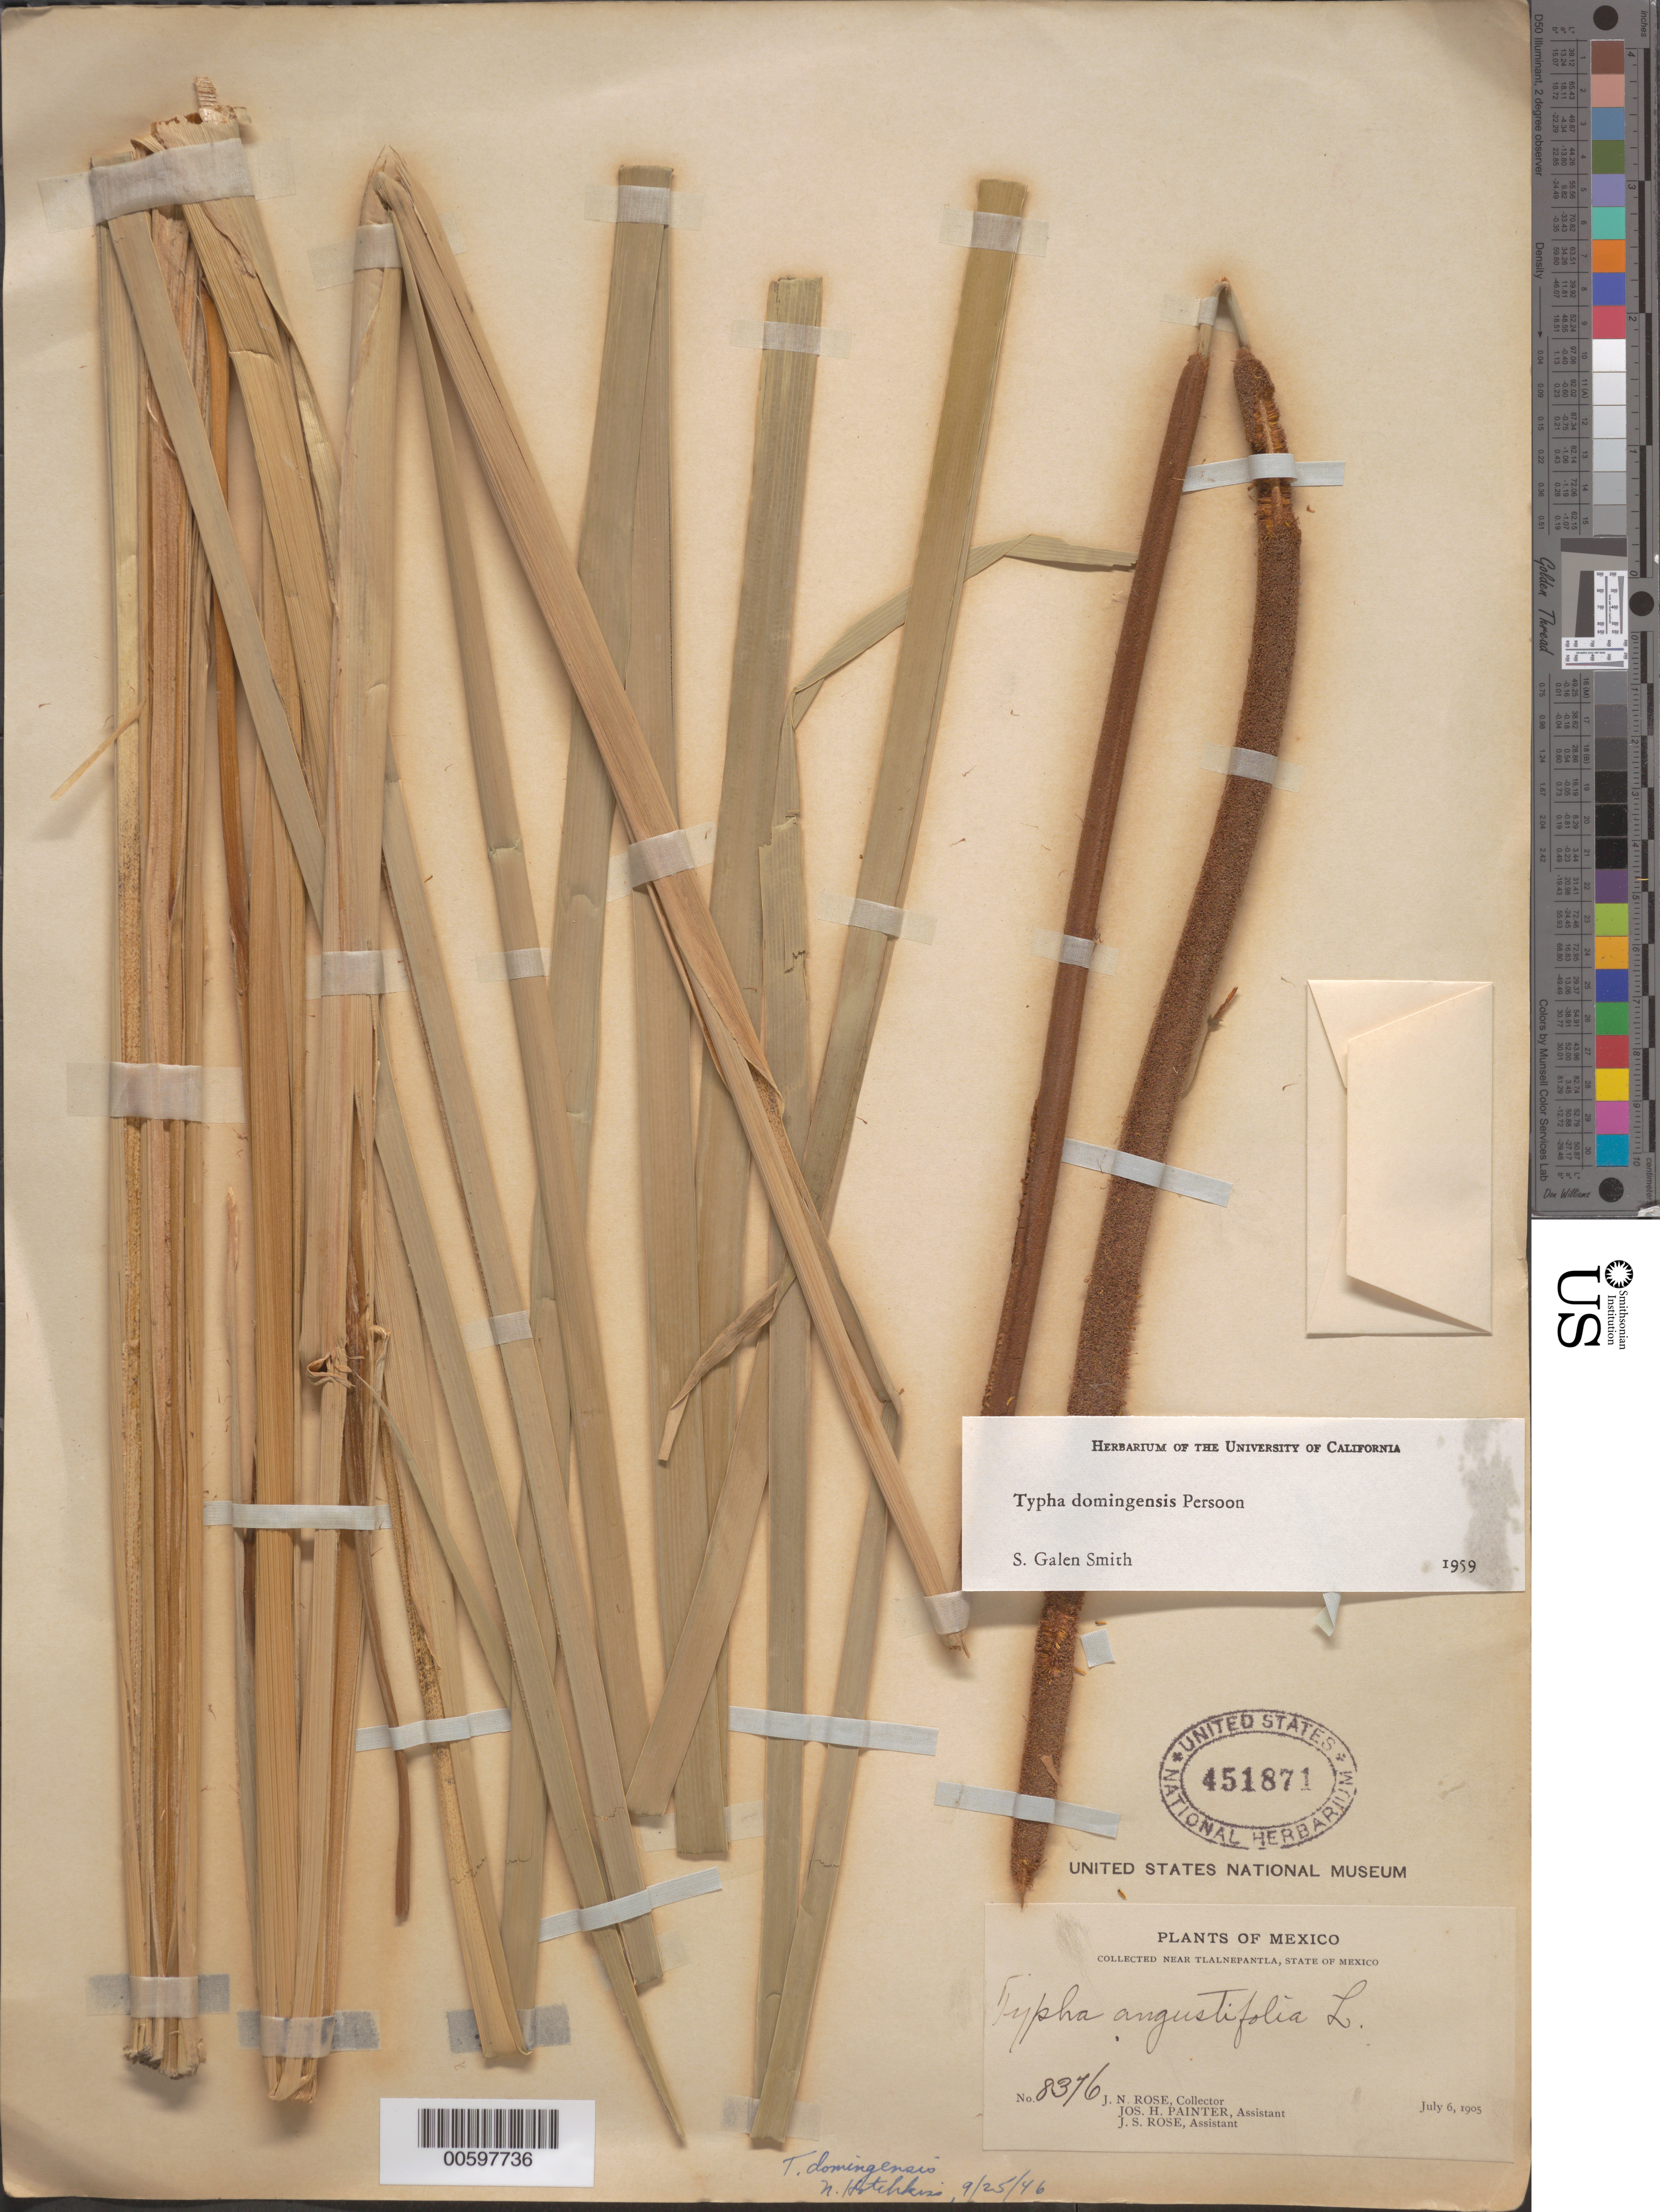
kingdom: Plantae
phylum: Tracheophyta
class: Liliopsida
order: Poales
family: Typhaceae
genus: Typha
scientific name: Typha domingensis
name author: Pers.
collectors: J. N. Rose, J. H. Painter & J. S. Rose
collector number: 8376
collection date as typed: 06 Jul 1905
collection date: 1905-07-06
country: Mexico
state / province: México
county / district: Tlalnepantla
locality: Tlalnepantla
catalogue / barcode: US 451871